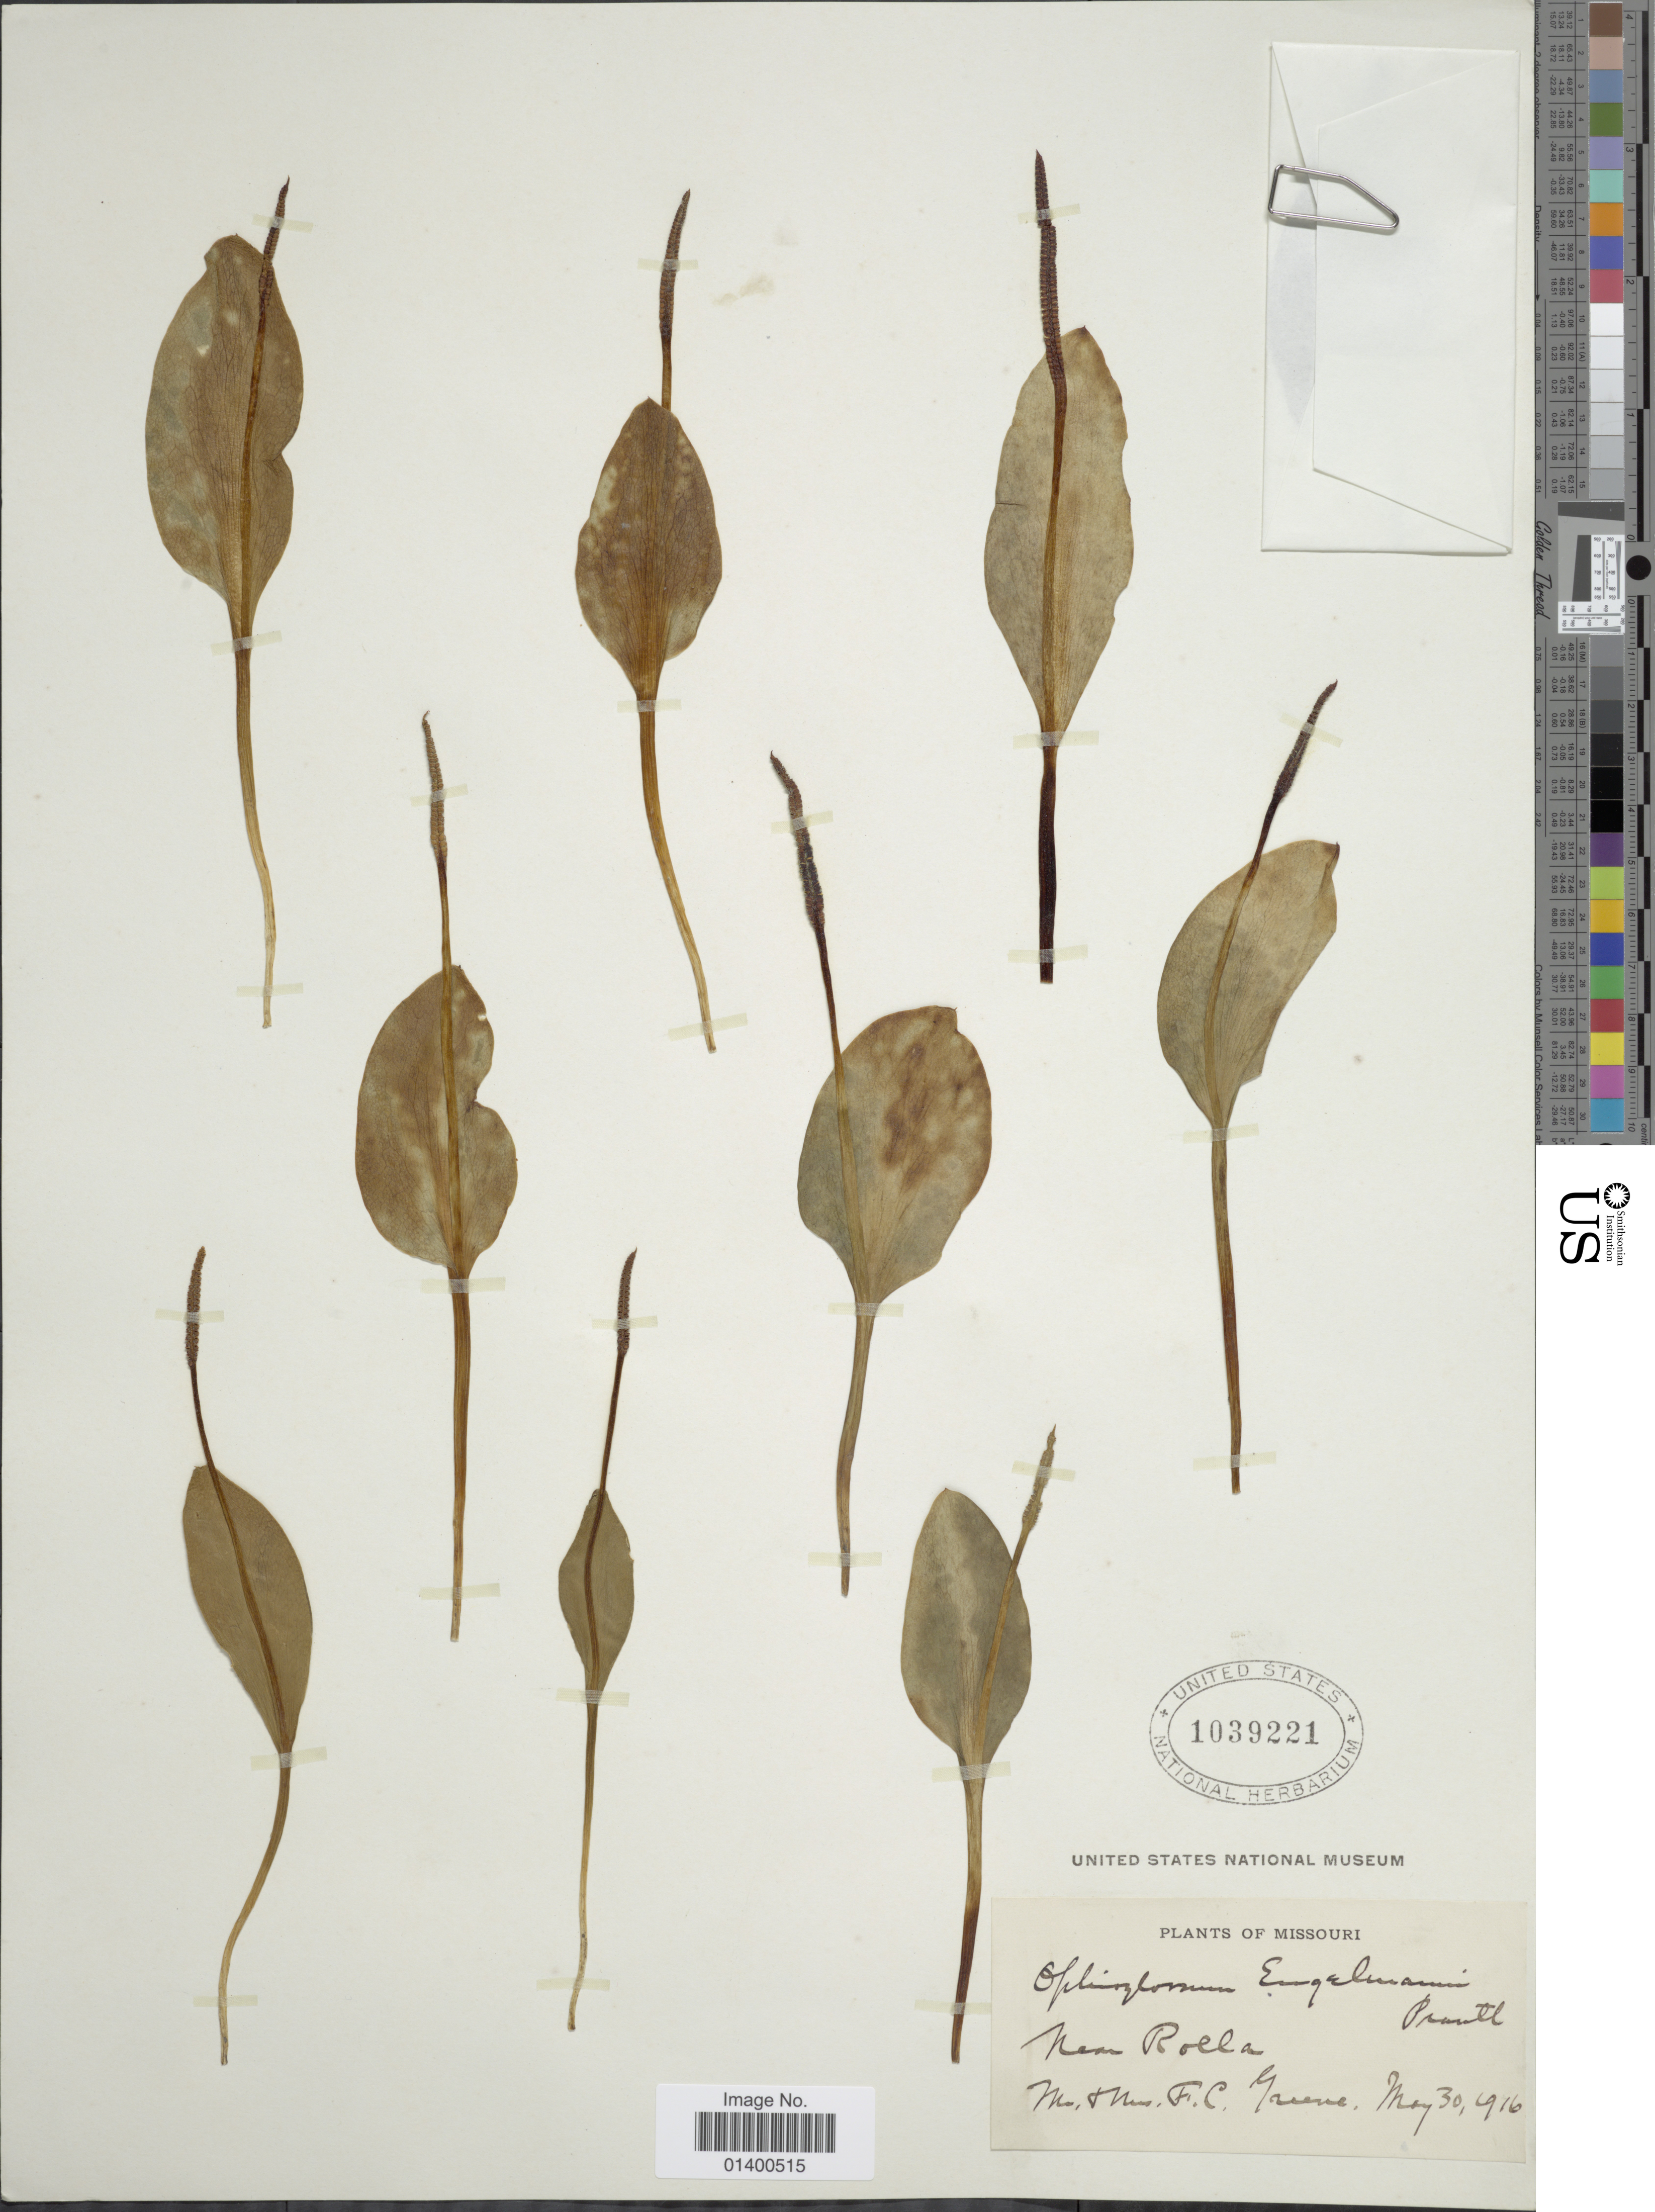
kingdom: Plantae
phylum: Tracheophyta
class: Polypodiopsida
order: Ophioglossales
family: Ophioglossaceae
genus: Ophioglossum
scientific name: Ophioglossum engelmannii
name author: Prantl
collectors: F. C. Greene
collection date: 1916-05-30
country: United States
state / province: Missouri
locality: Near Rolla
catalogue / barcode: US 1039221